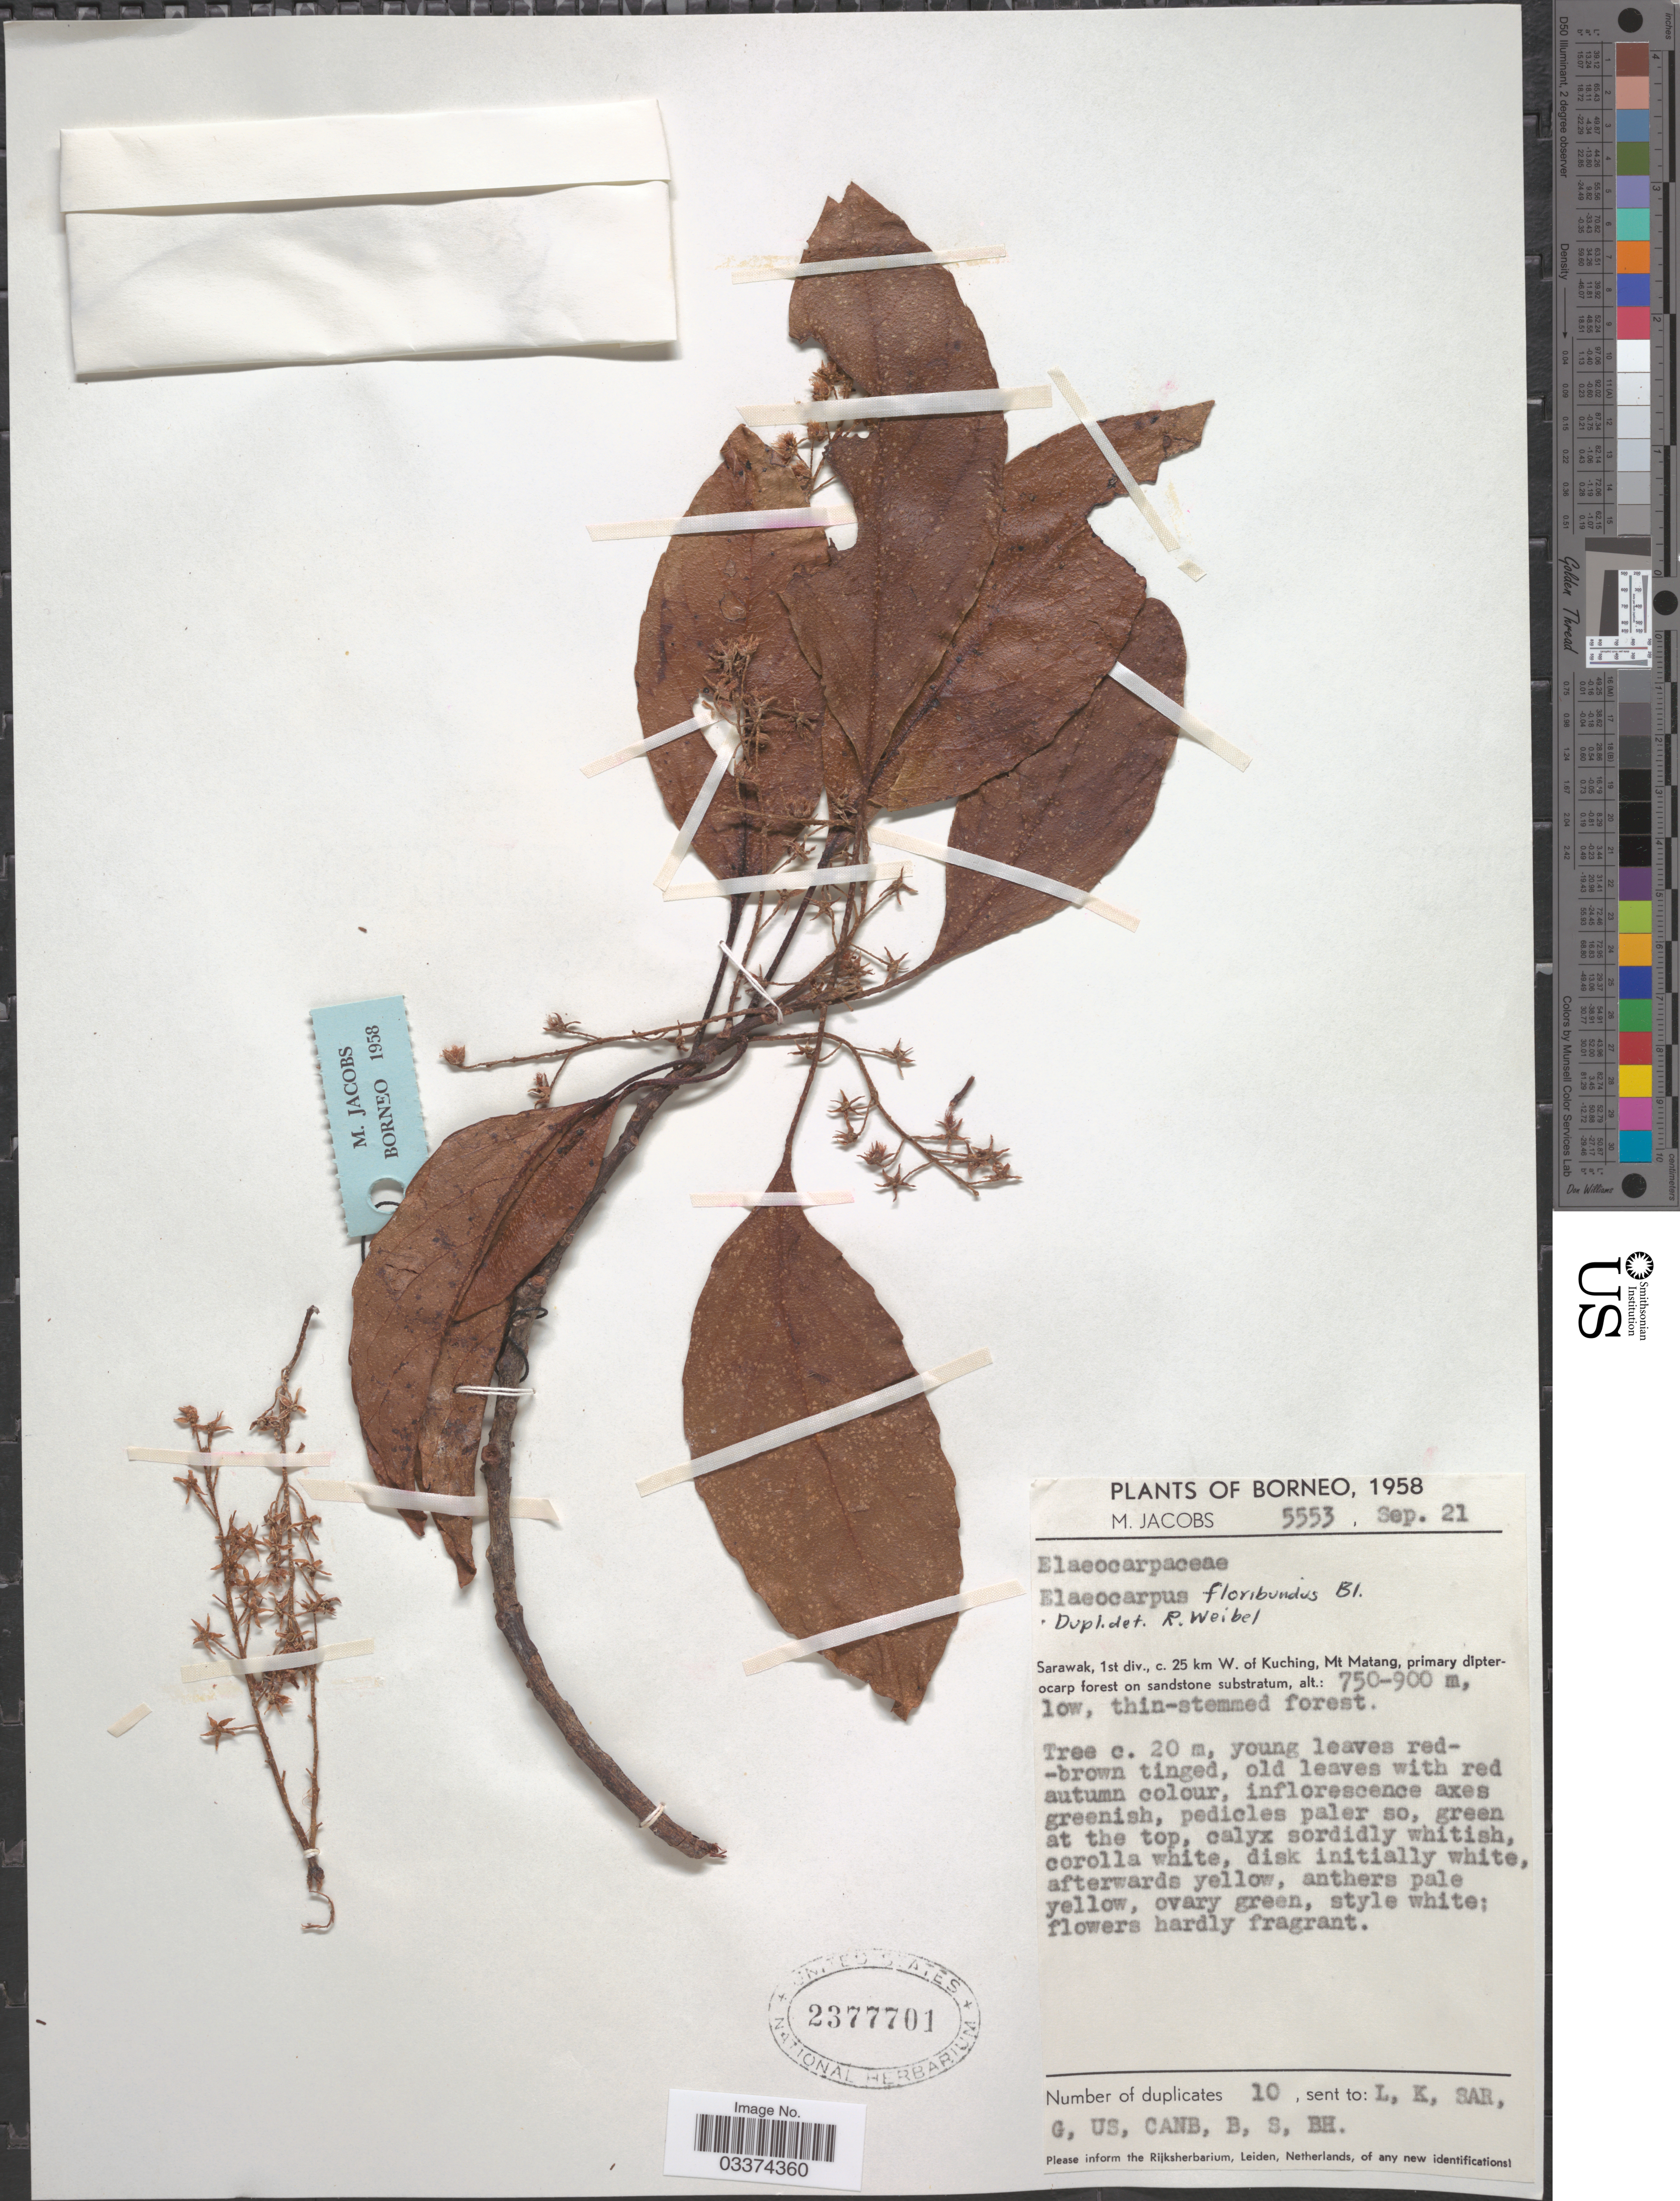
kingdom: Plantae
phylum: Tracheophyta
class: Magnoliopsida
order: Oxalidales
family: Elaeocarpaceae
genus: Elaeocarpus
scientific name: Elaeocarpus floribundus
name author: Blume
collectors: M. Jacobs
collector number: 5553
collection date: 1958-09-21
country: Malaysia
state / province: Sarawak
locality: Borneo, 1st div., c. 25 km W. of Kuching, Mt Matang.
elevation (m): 750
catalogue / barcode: US 2377701